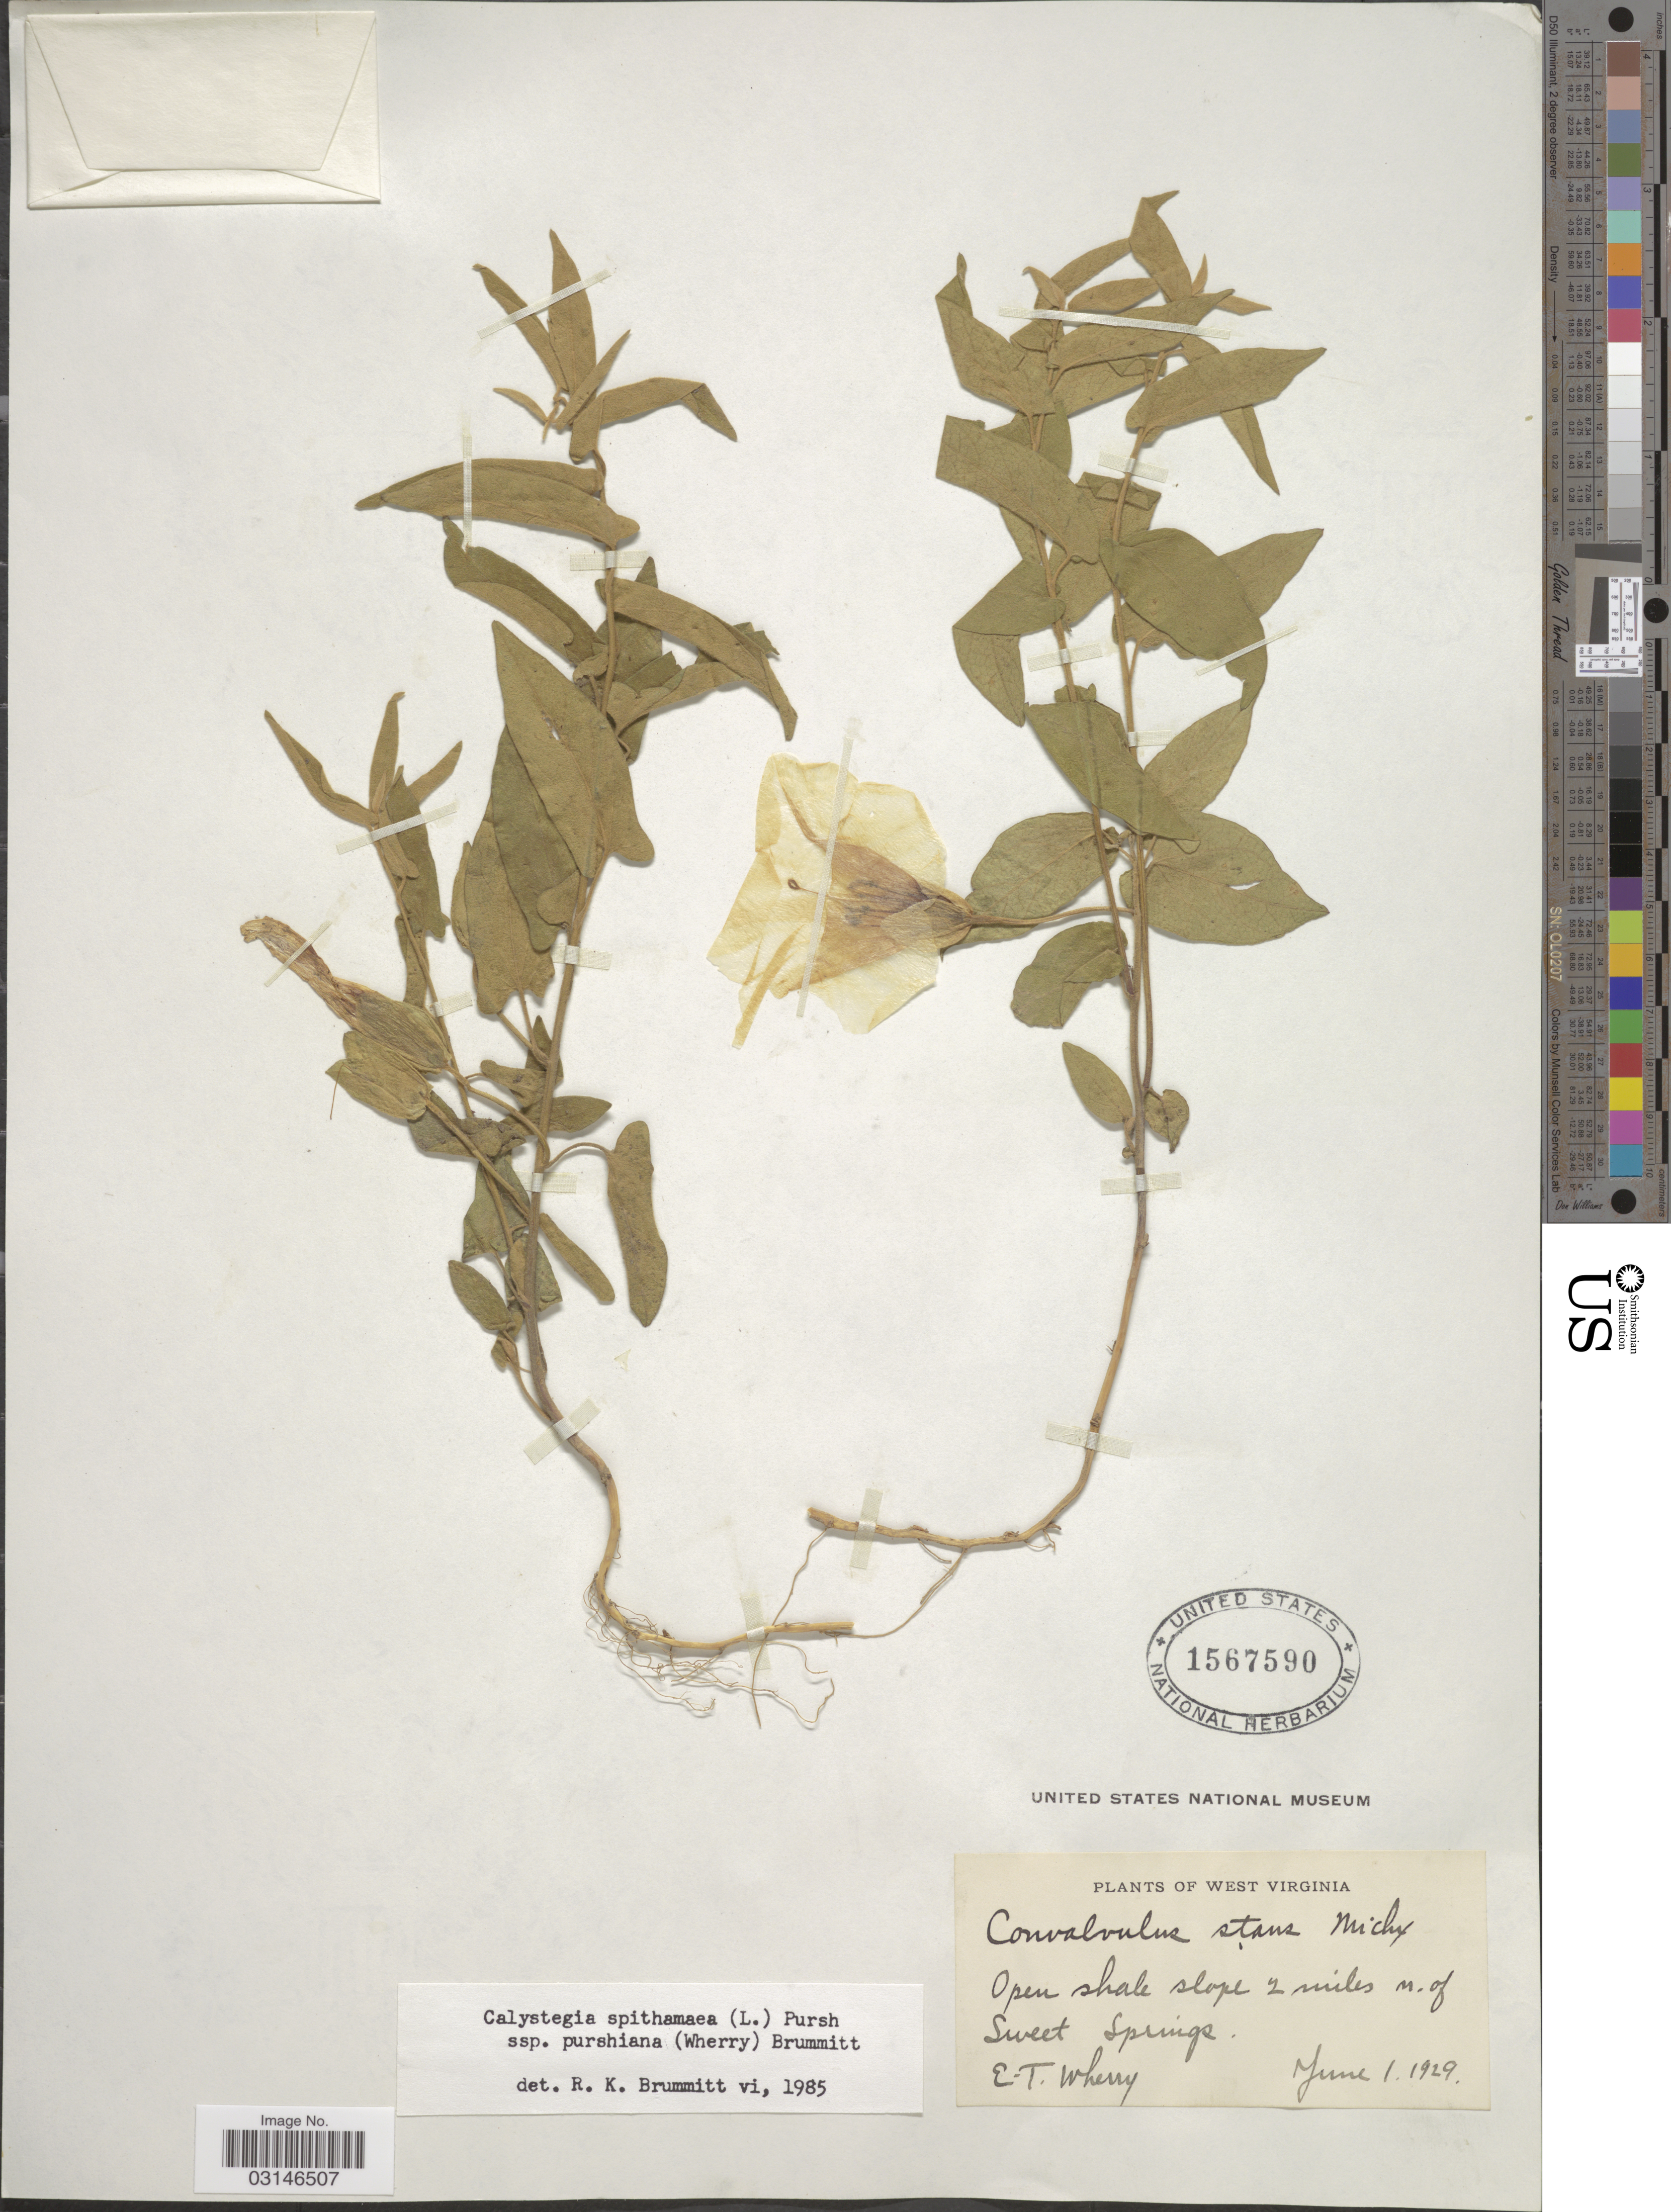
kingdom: Plantae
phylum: Tracheophyta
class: Magnoliopsida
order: Solanales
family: Convolvulaceae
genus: Calystegia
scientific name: Calystegia spithamaea subsp. purshiana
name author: (Wherry) Brummitt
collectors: E. T. Wherry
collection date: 1929-06-01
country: United States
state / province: West Virginia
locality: Open shale slope 2 miles n. of Sweet Springs.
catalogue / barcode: US 1567590